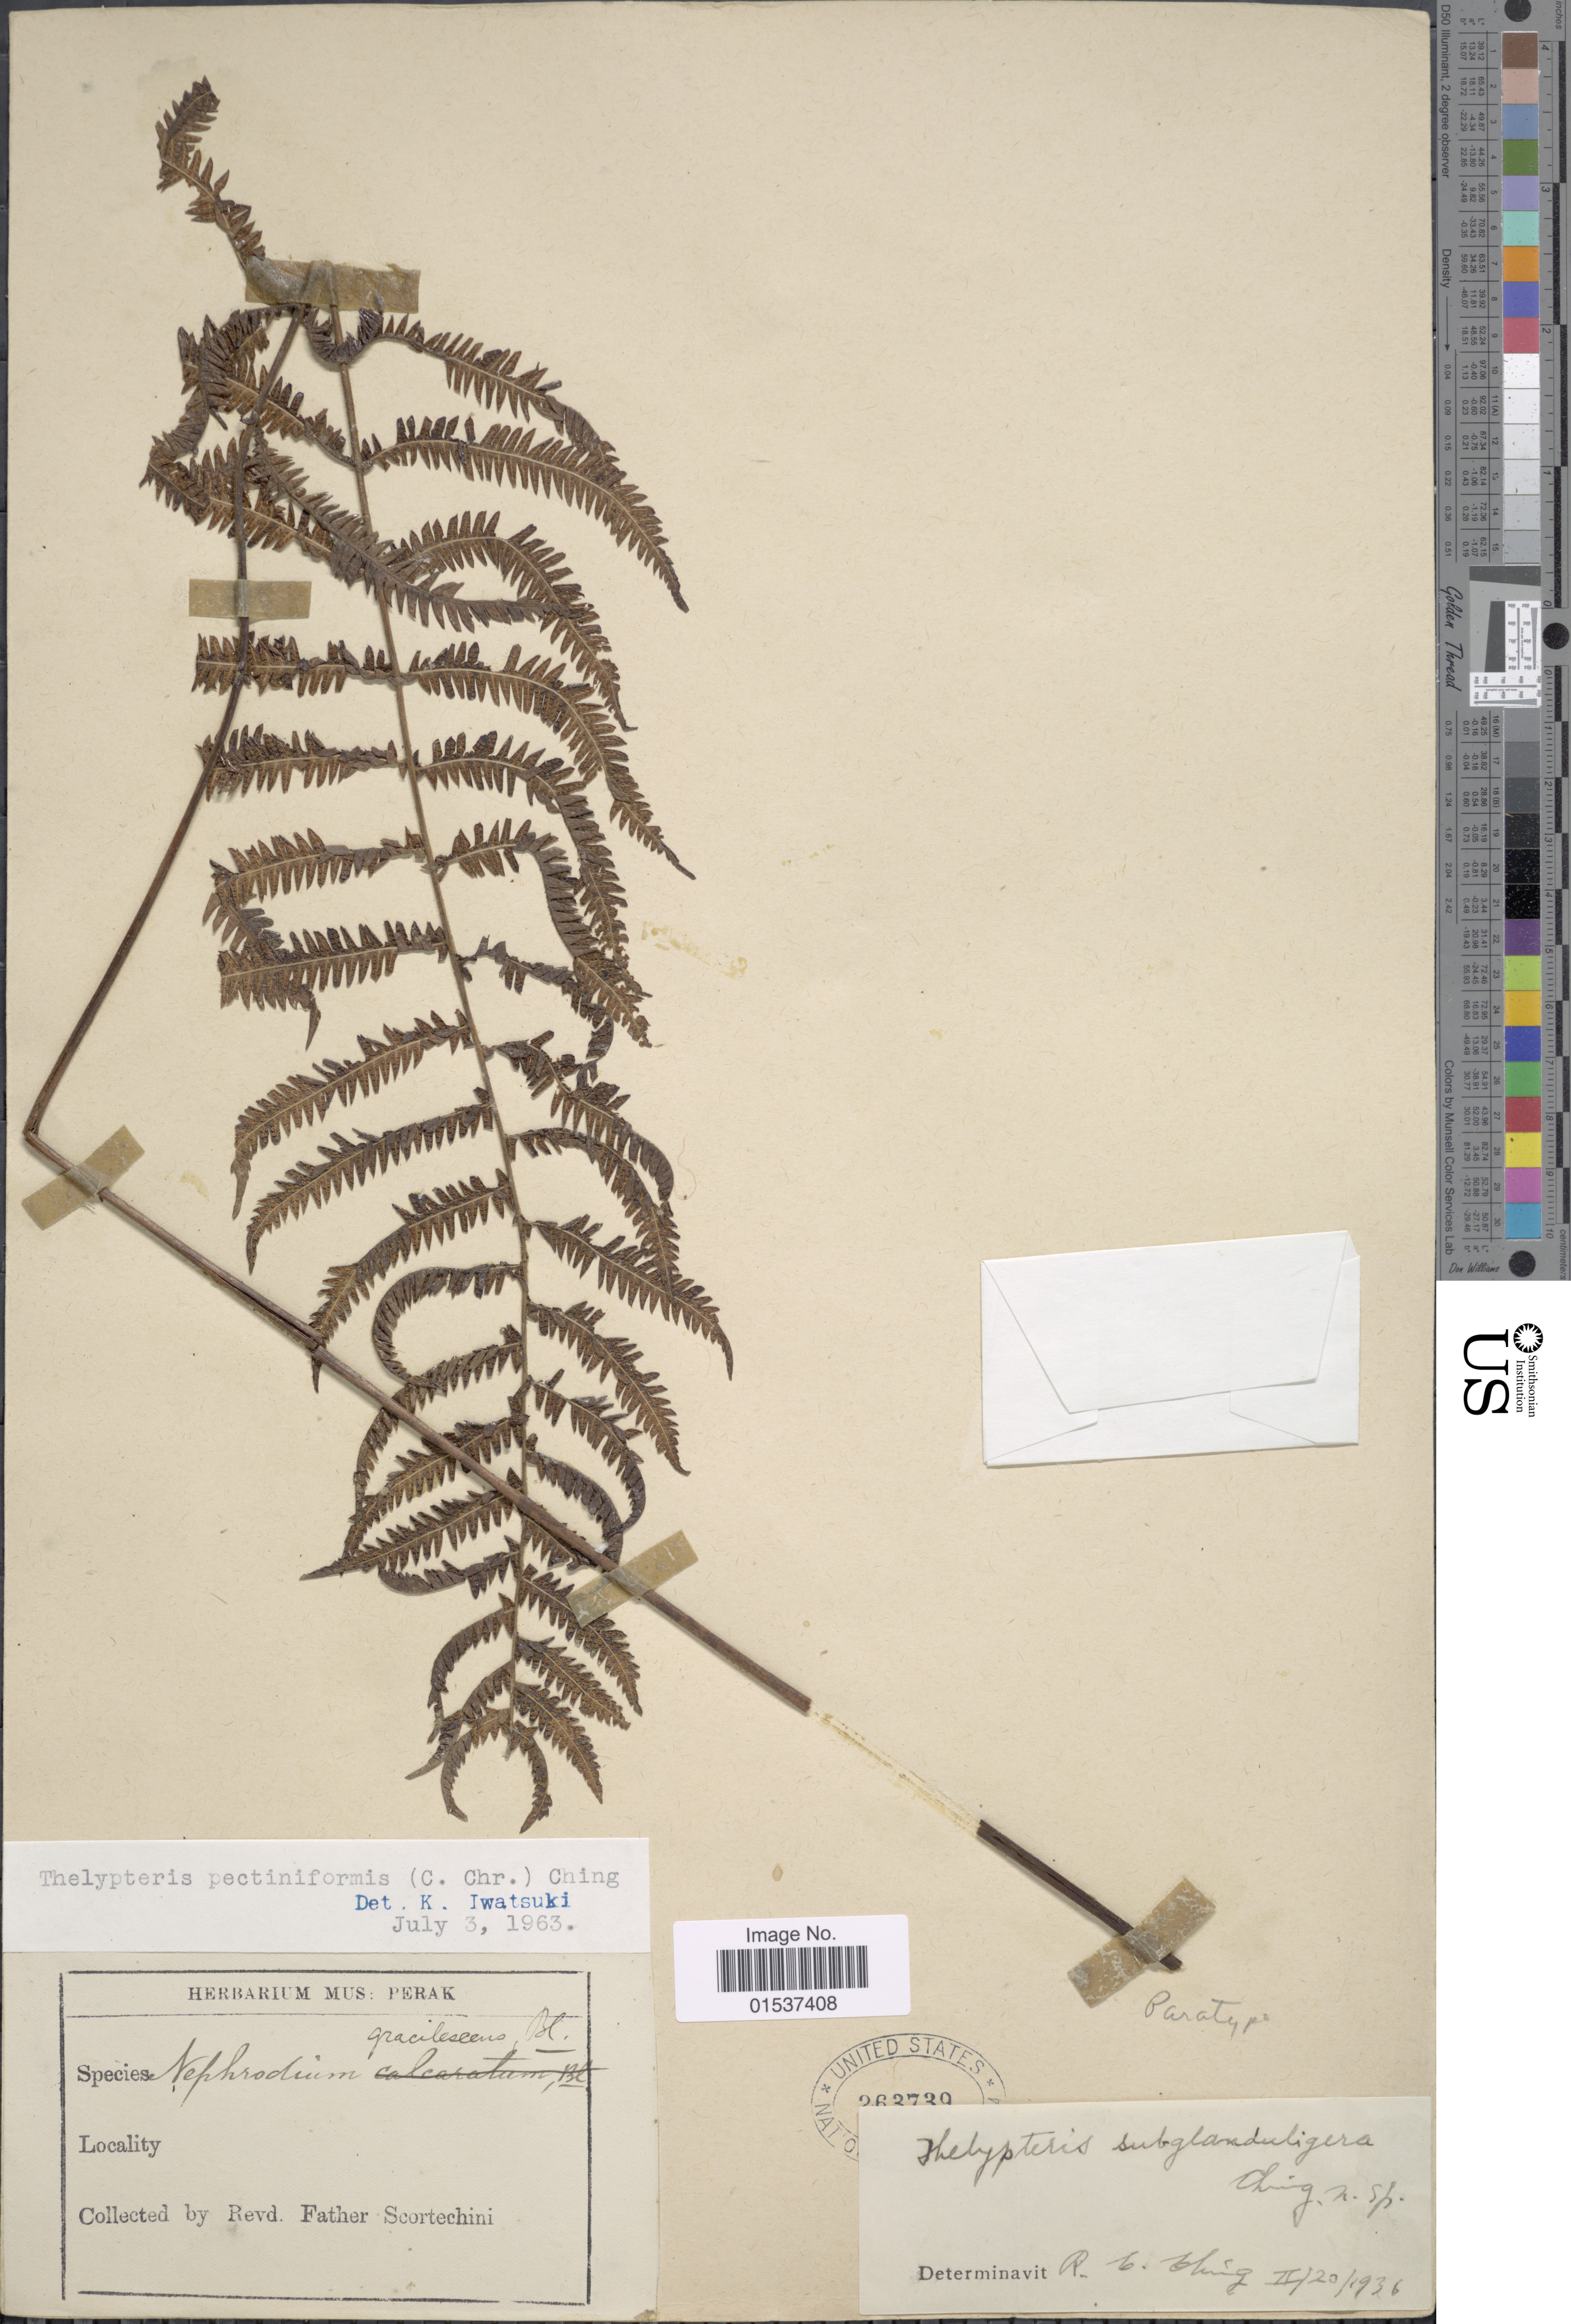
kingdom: Plantae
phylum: Tracheophyta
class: Polypodiopsida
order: Polypodiales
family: Thelypteridaceae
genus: Coryphopteris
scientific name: Coryphopteris pectiniformis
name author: (C. Chr.) Holttum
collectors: Fr. Scortechini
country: Malaysia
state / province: Perak